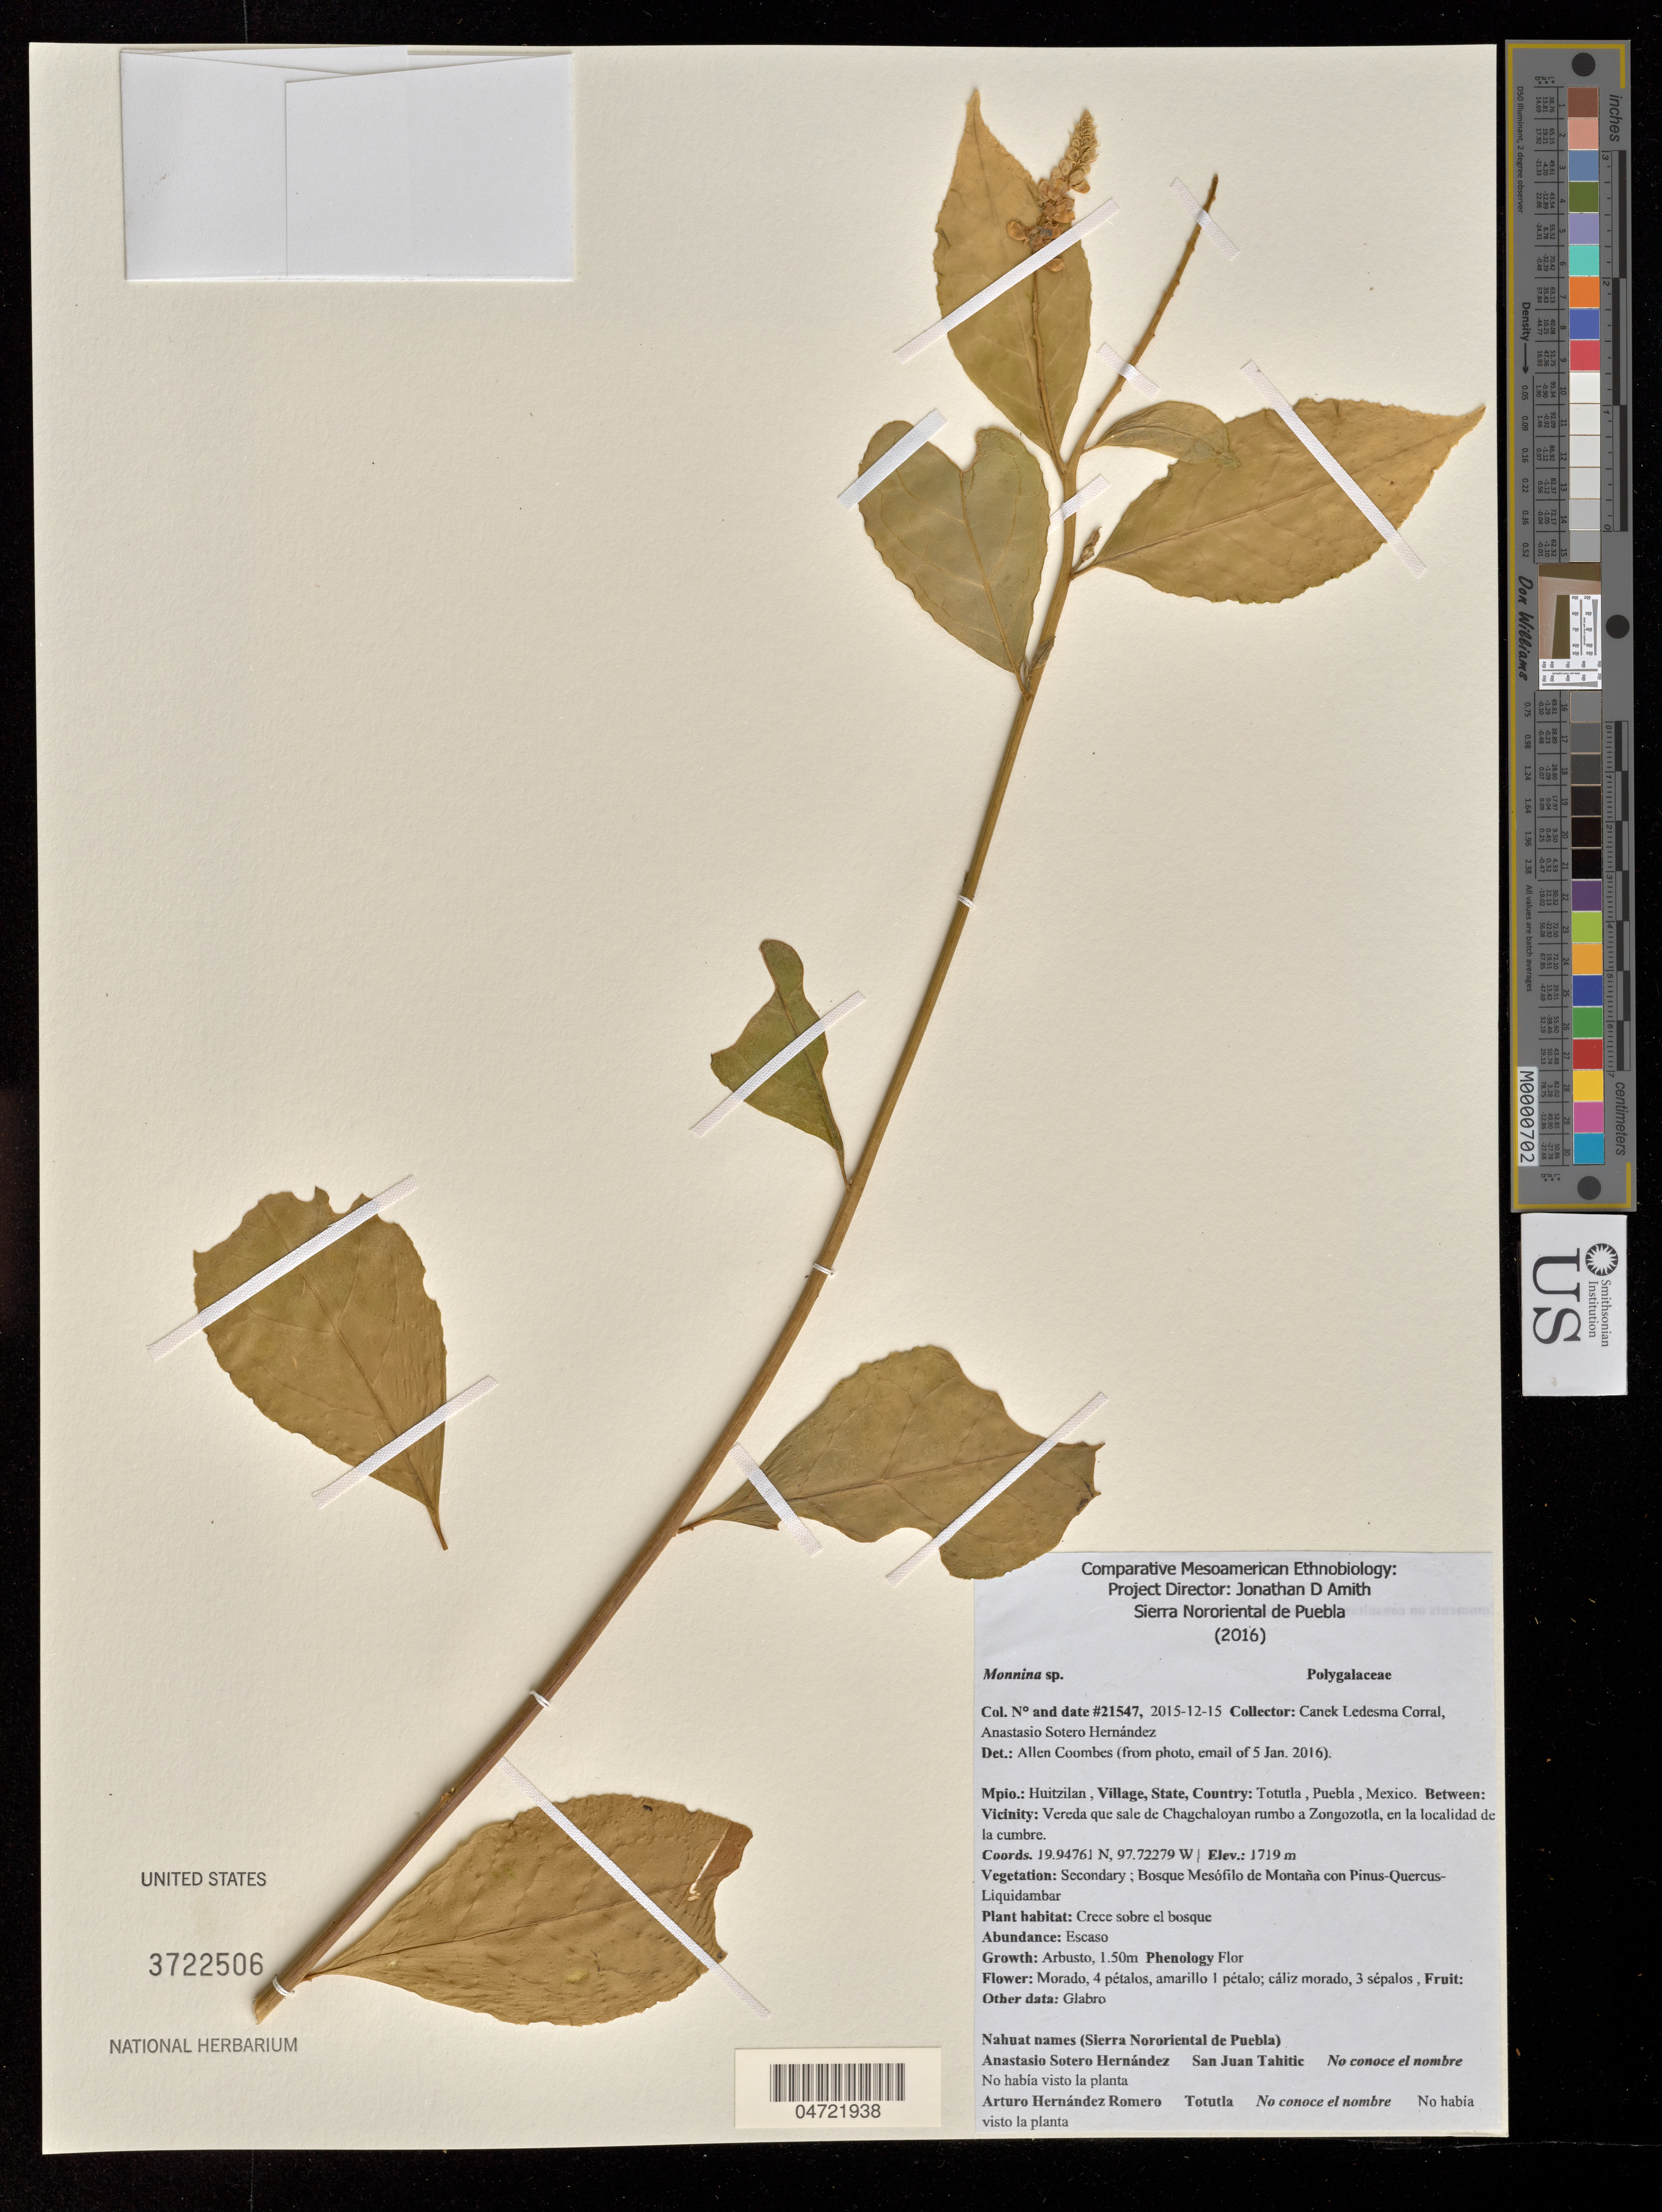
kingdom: Plantae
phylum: Tracheophyta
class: Magnoliopsida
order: Fabales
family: Polygalaceae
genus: Monnina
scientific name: Monnina sp.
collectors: Canek Ledesma C. & A. Sotero H.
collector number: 21547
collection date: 2015-12-15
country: Mexico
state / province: Puebla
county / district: Huitzilan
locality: Totutla, vereda que sale de Chagchaloyan rumbo a Zongozotla, en la localidad de la cumbre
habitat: Crece sobre el bosque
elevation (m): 1719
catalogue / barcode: US 3722506